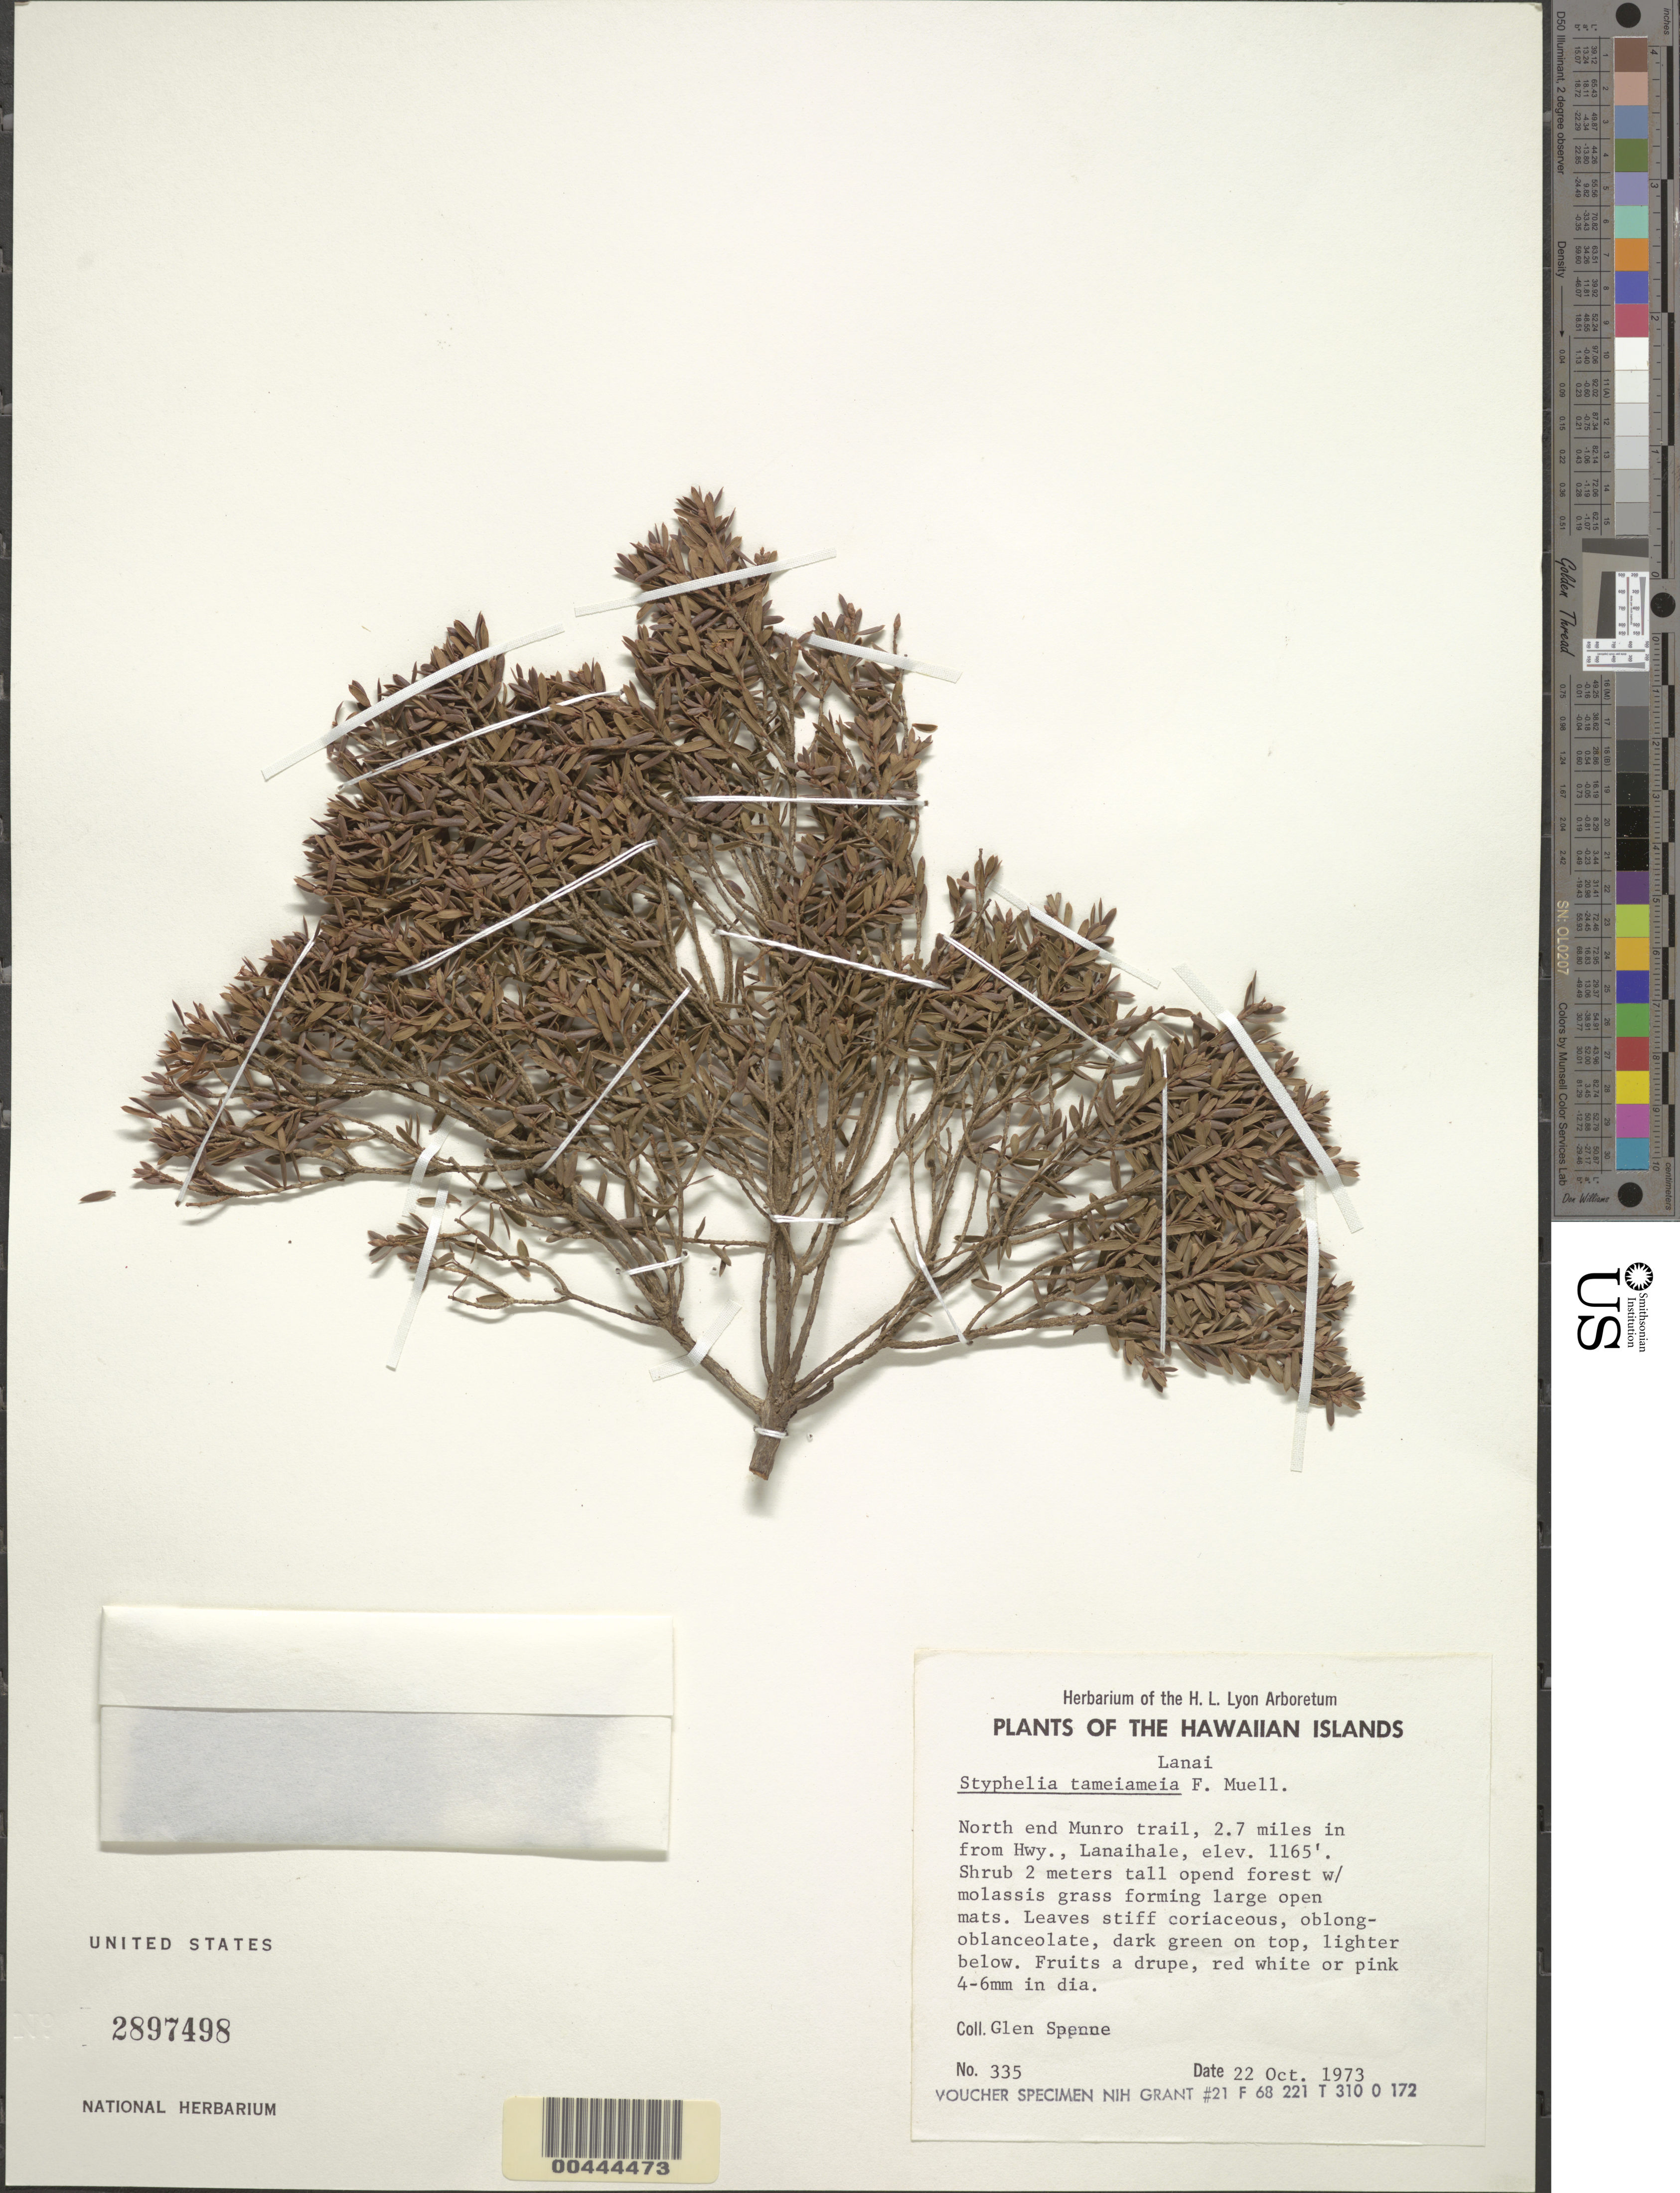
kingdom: Plantae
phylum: Tracheophyta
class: Magnoliopsida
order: Ericales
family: Ericaceae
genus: Leptecophylla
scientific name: Leptecophylla tameiameiae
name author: (Cham. & Schltdl.) C.M. Weiller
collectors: G. Spence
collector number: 335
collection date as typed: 22 Oct 1973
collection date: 1973-10-22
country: United States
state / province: Hawaii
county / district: Maui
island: Lana'i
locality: N end Munro Trail, 2.7 mi in from Hwy., Lanaihale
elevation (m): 355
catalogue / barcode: US 2897498